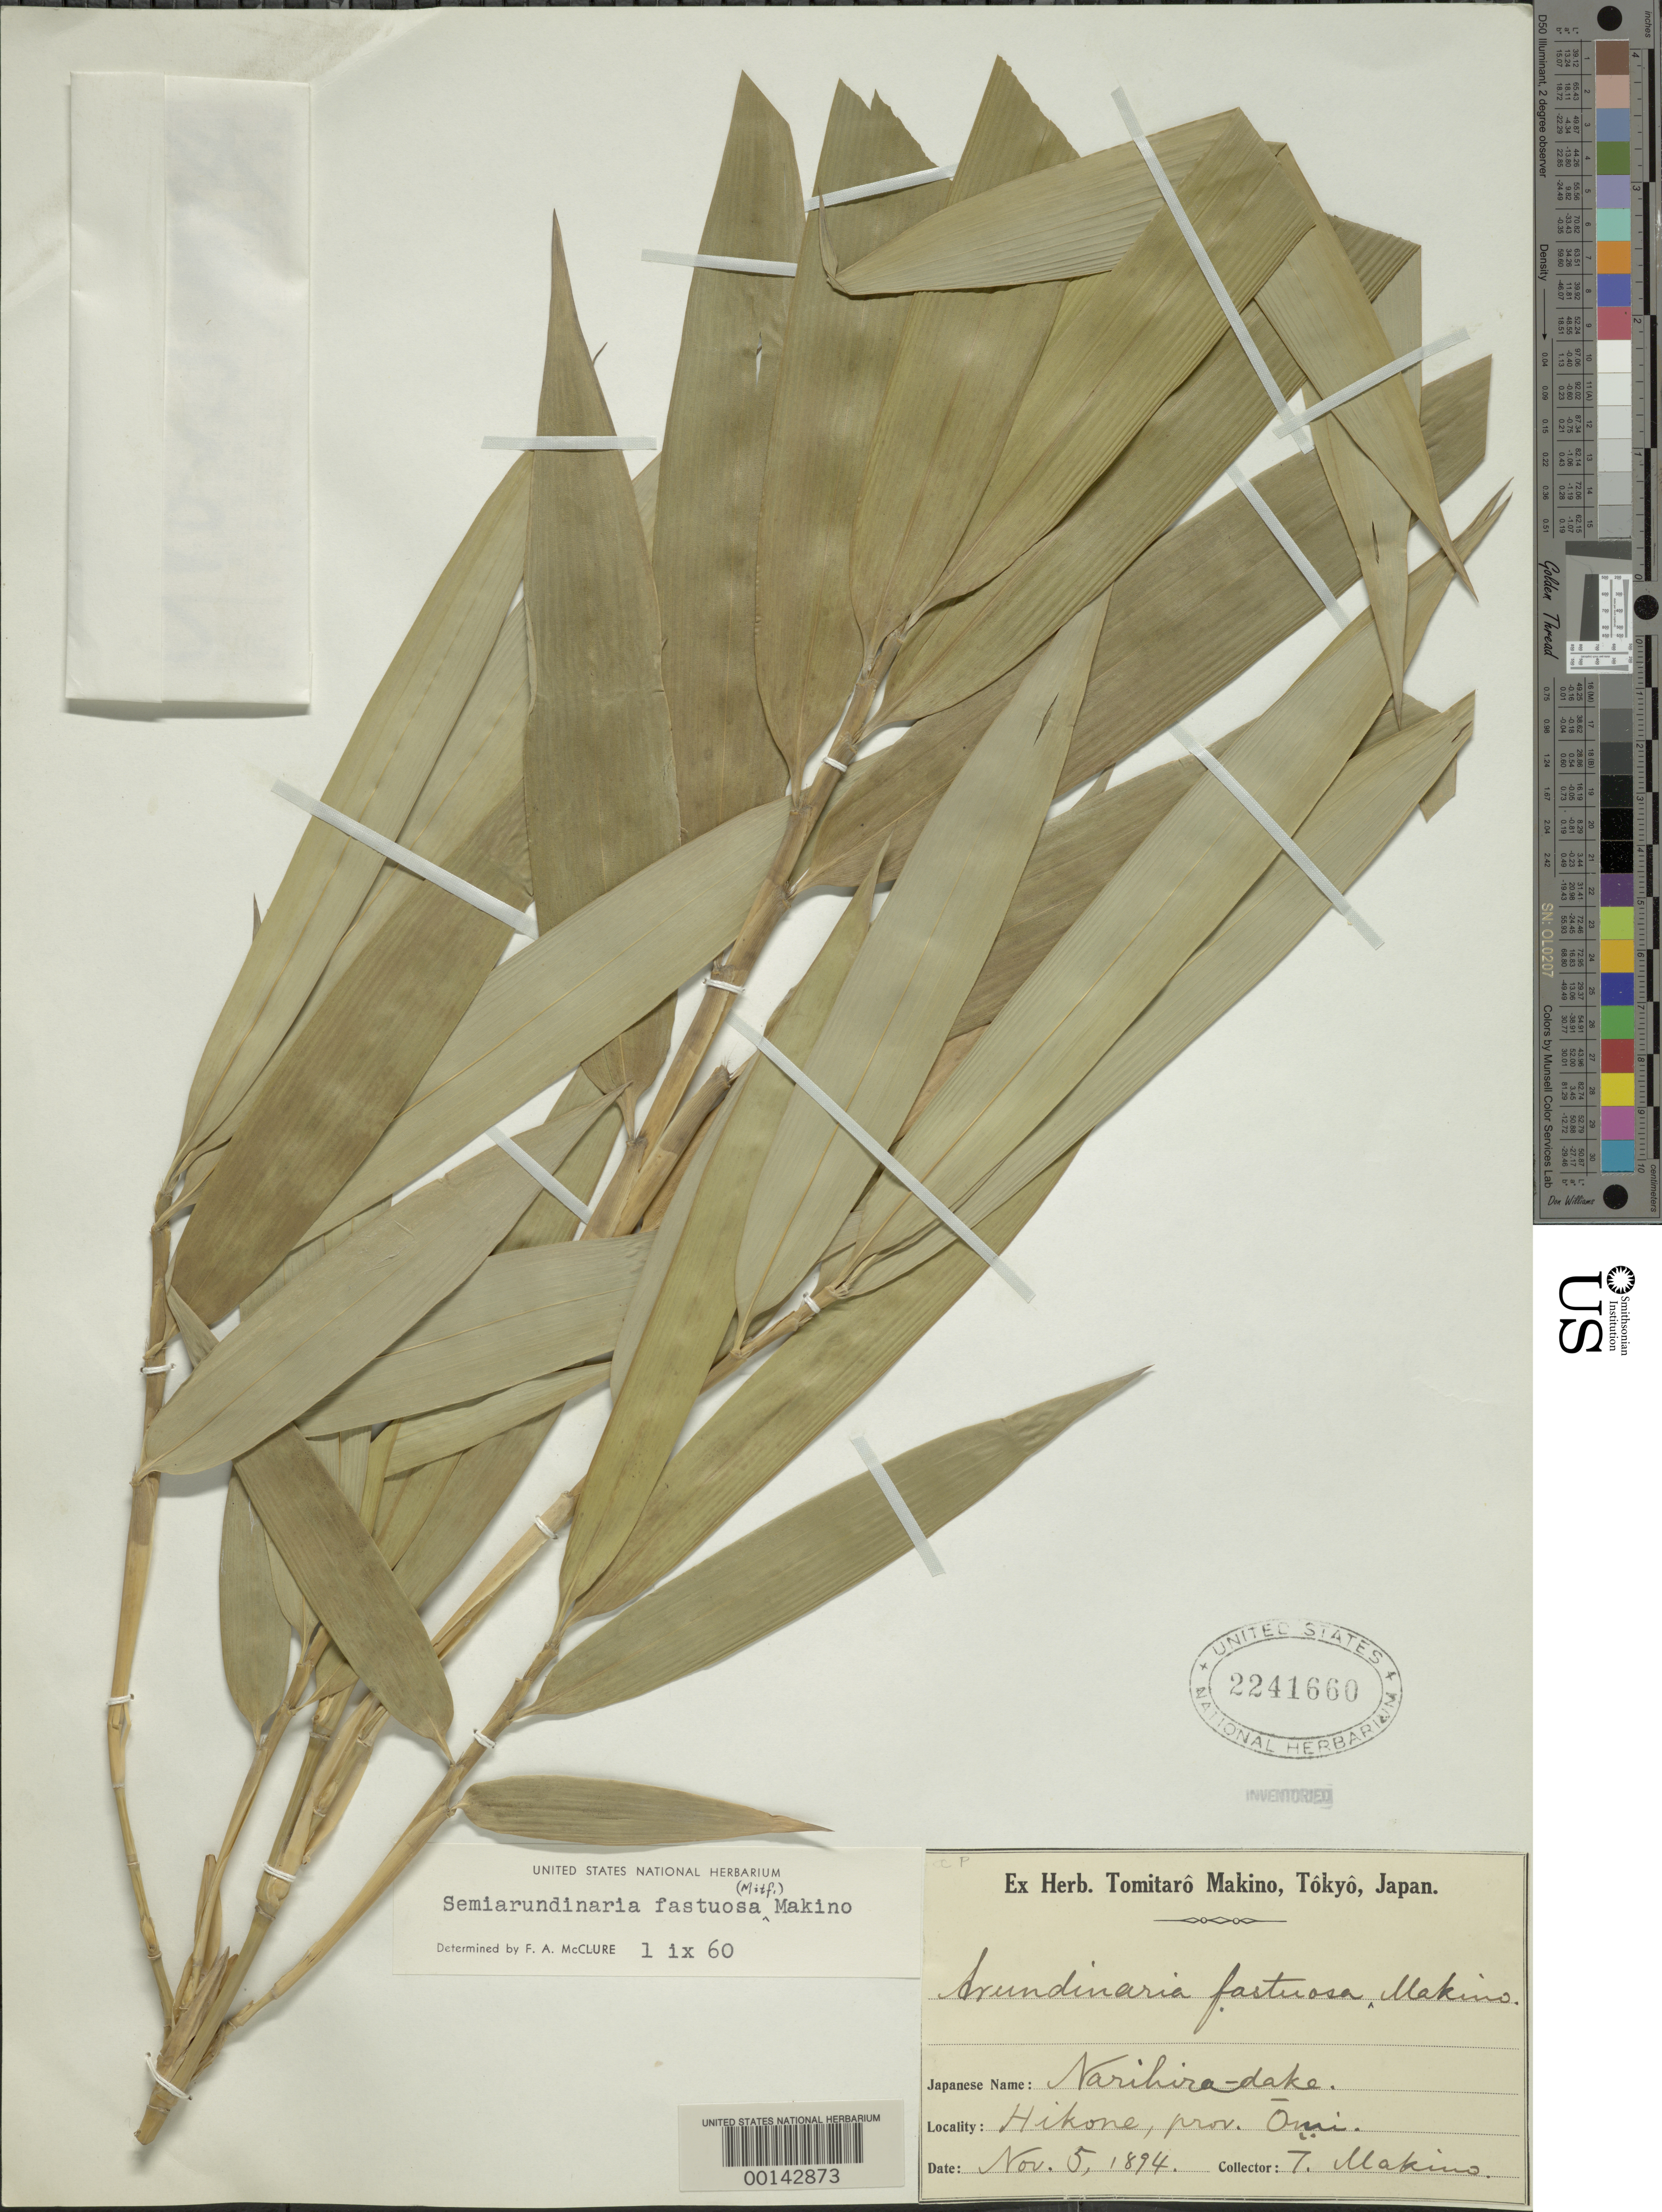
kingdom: Plantae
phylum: Tracheophyta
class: Liliopsida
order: Poales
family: Poaceae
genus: Semiarundinaria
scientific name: Semiarundinaria fastuosa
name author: Makino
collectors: T. Makino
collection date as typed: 05 Nov 1894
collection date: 1894-11-05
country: Japan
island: Honshu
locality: Omi, hikone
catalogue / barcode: US 2241660